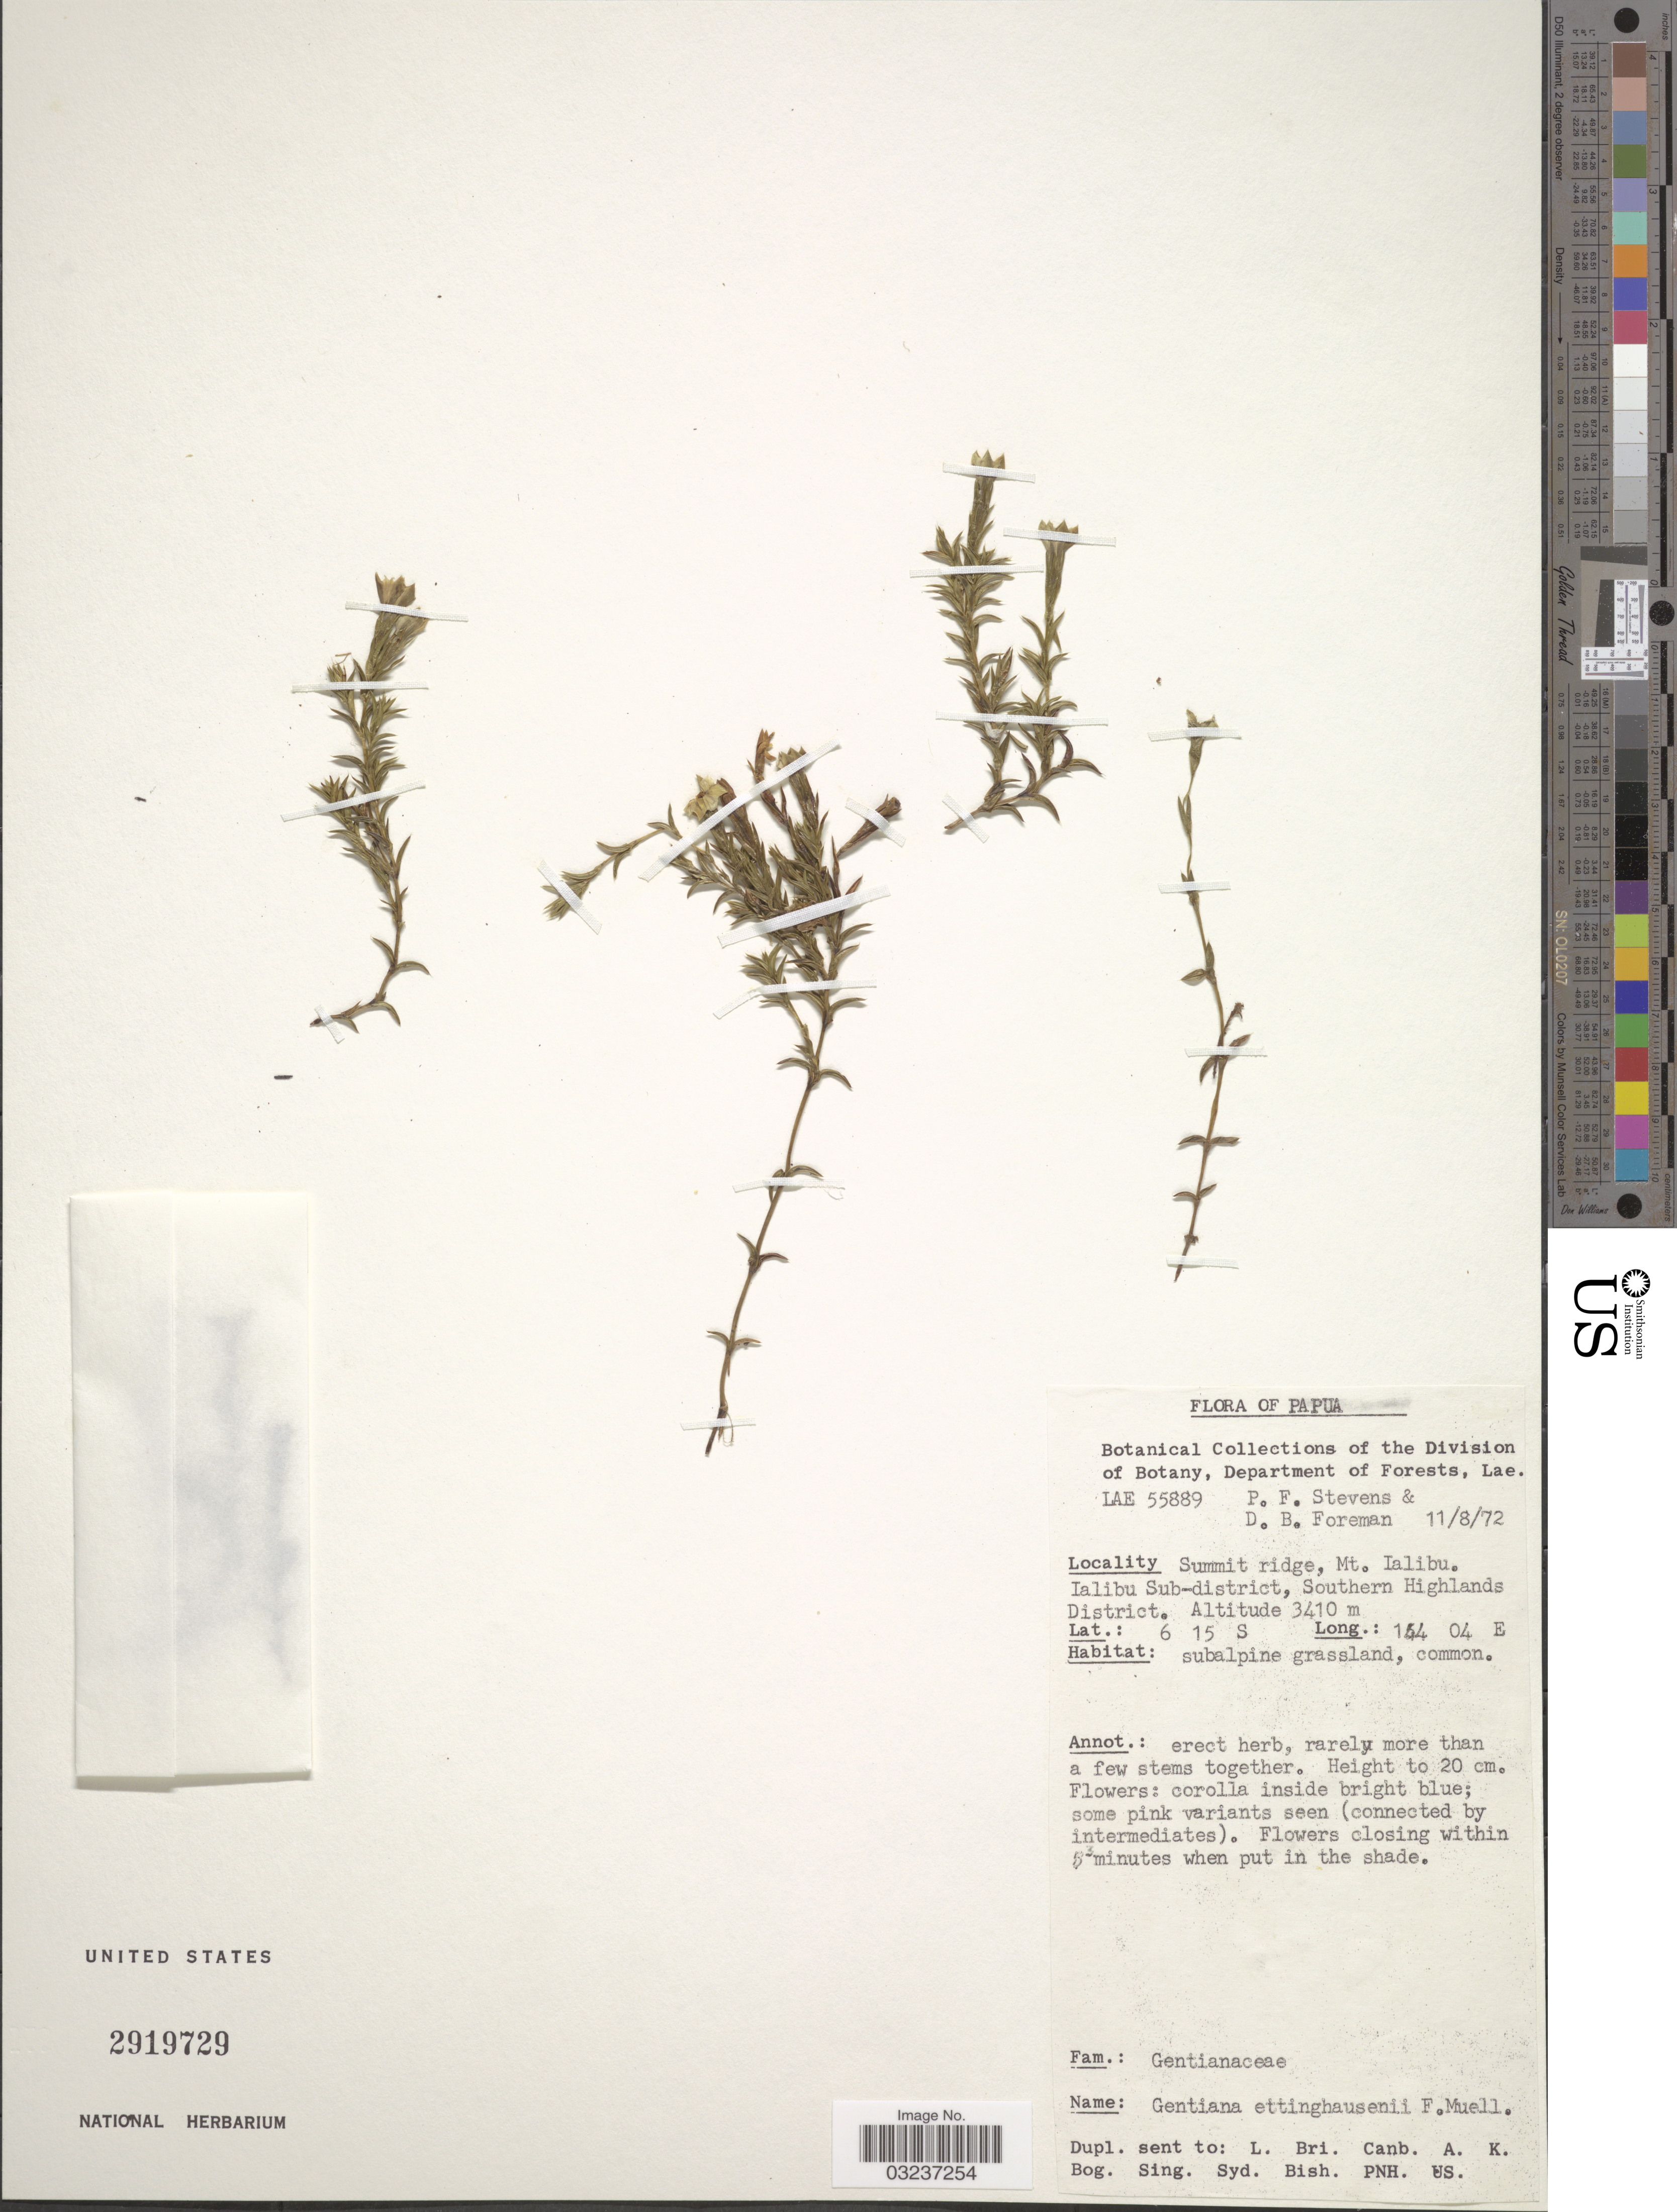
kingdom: Plantae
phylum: Tracheophyta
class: Magnoliopsida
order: Gentianales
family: Gentianaceae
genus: Gentiana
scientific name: Gentiana ettingshausenii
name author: F. Muell.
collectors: P. F. Stevens & D. Foreman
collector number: LAE 55889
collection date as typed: Transcribed d/m/y: 11/8/72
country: Papua New Guinea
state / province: Southern Highlands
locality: Papua. Summit ridge, Mt. Lalibu. Lalibu Sub-district, Southern Highlands District.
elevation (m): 3410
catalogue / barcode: US 2919729